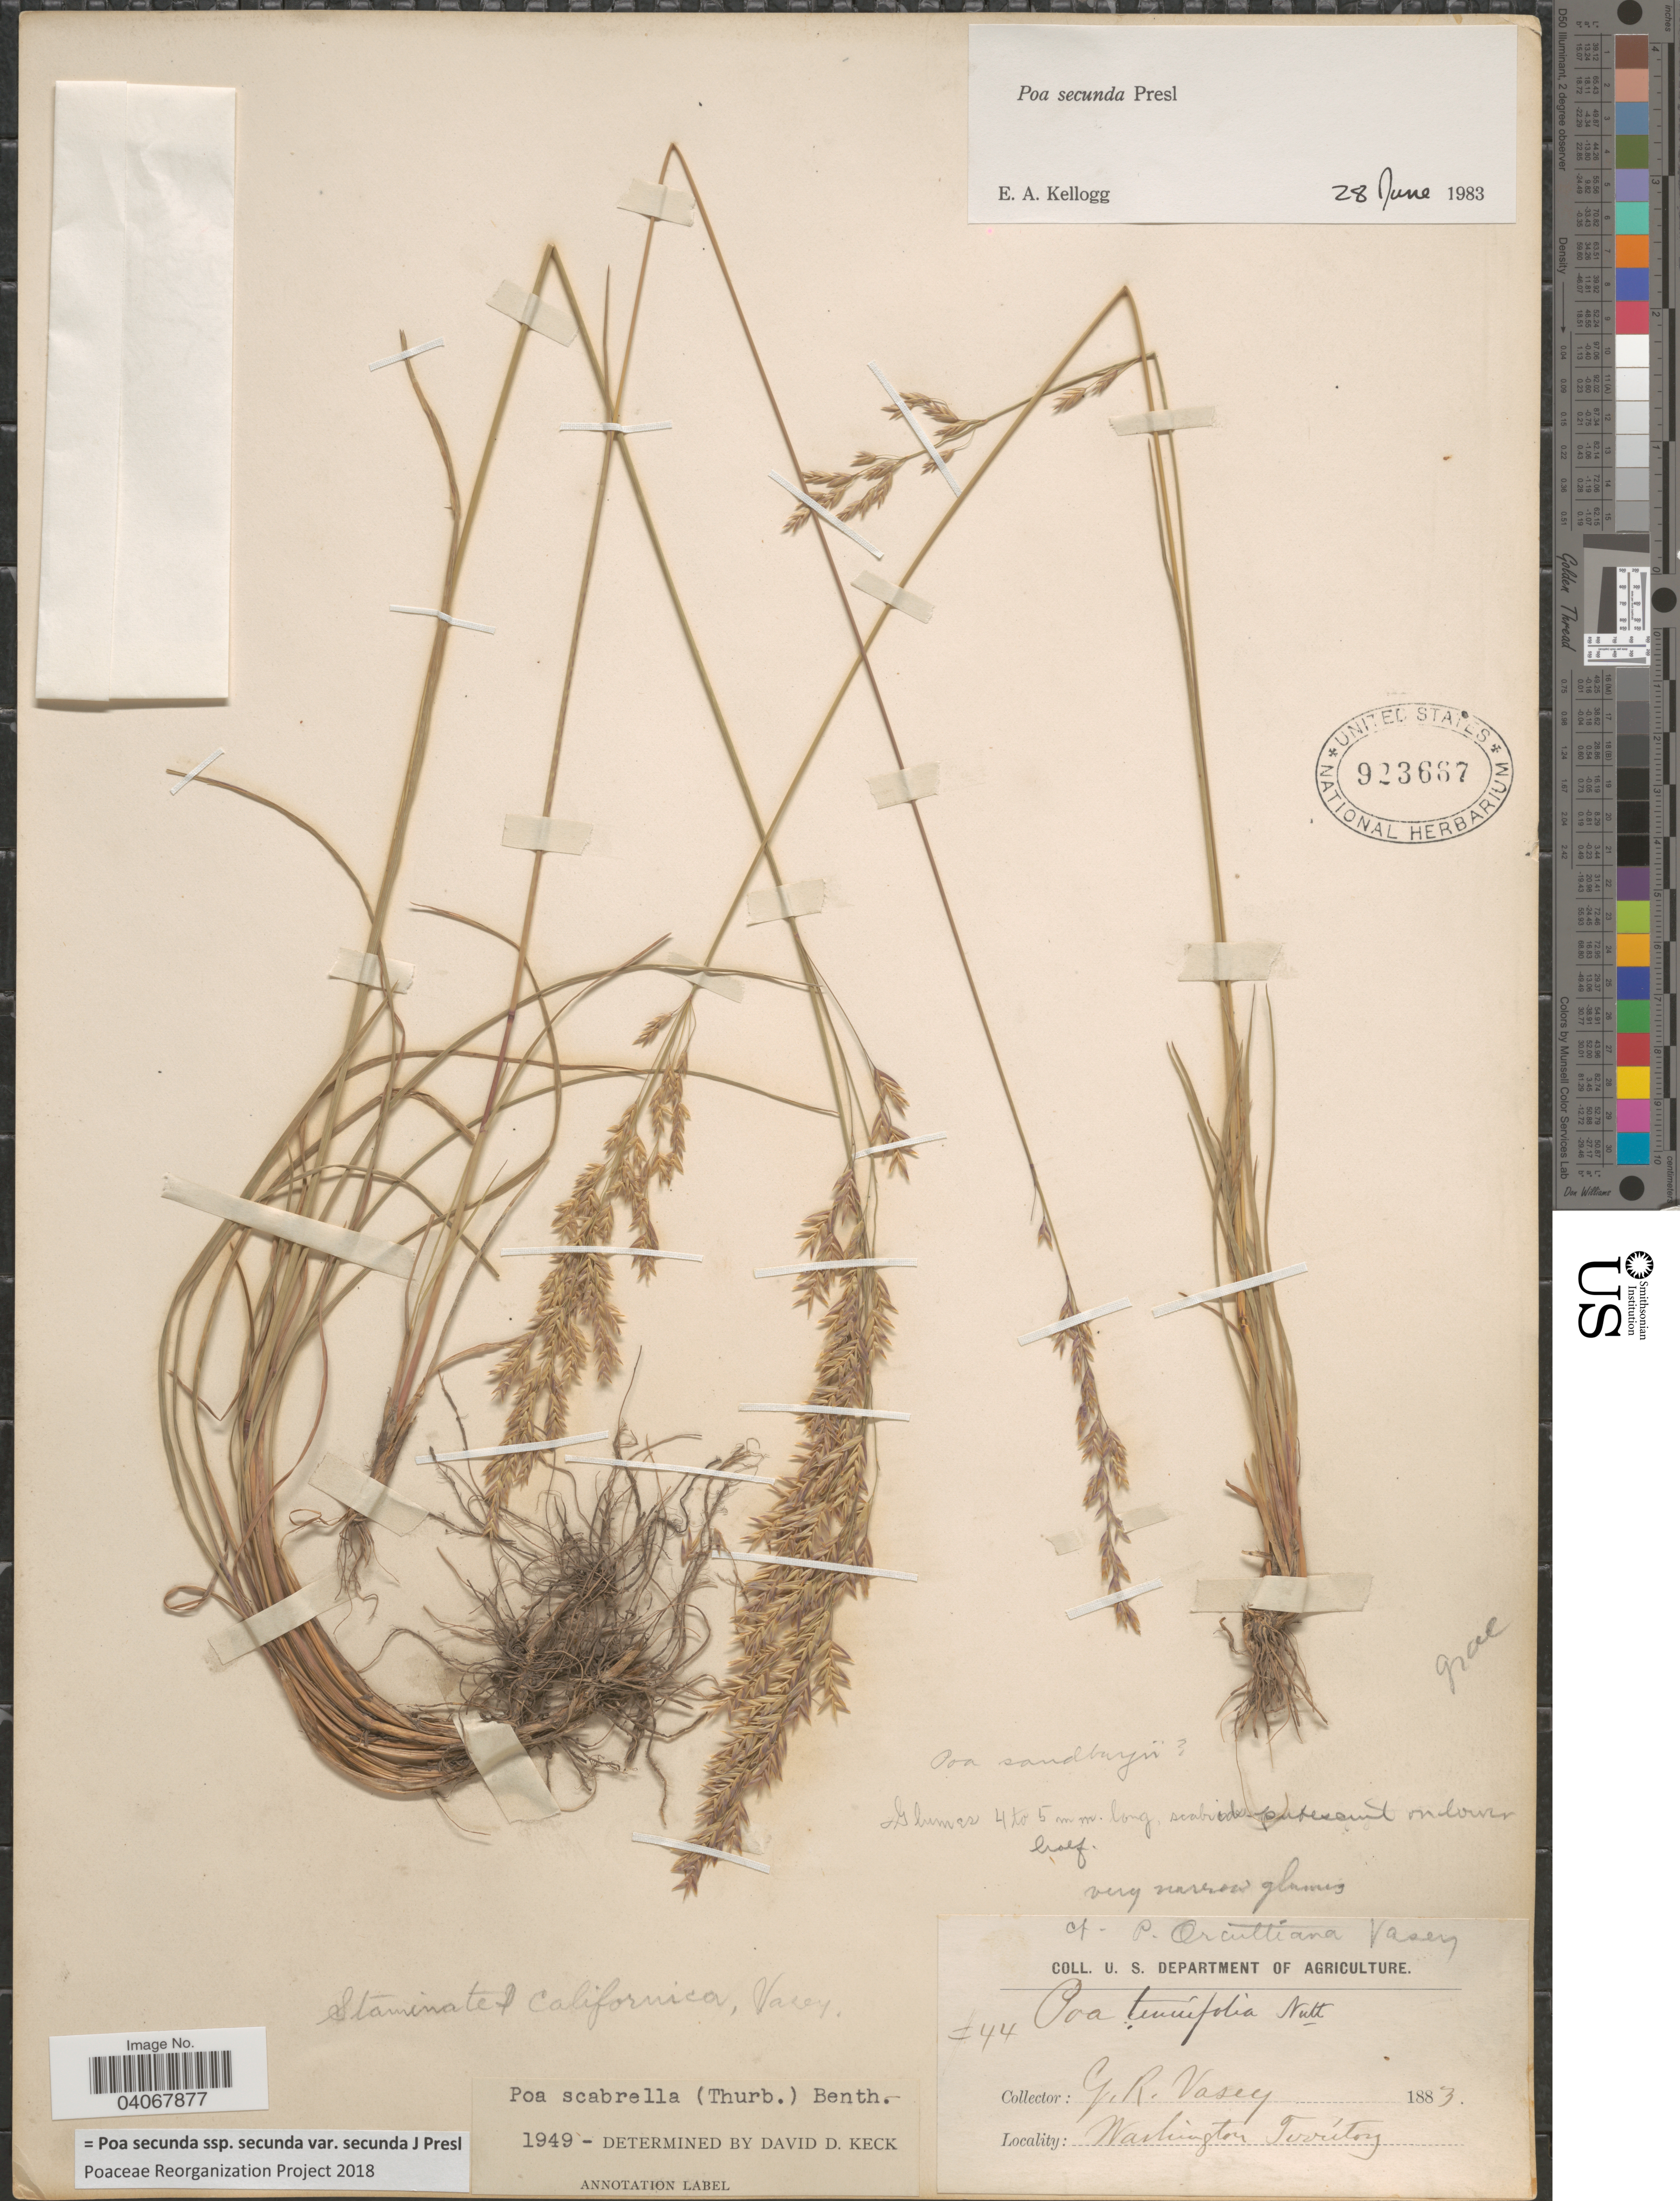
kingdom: Plantae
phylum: Tracheophyta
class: Liliopsida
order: Poales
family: Poaceae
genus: Poa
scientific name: Poa secunda subsp. secunda var. secunda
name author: J. Presl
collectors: G. R. Vasey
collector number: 44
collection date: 1883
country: United States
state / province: Washington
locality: Washington Territory.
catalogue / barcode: US 923667